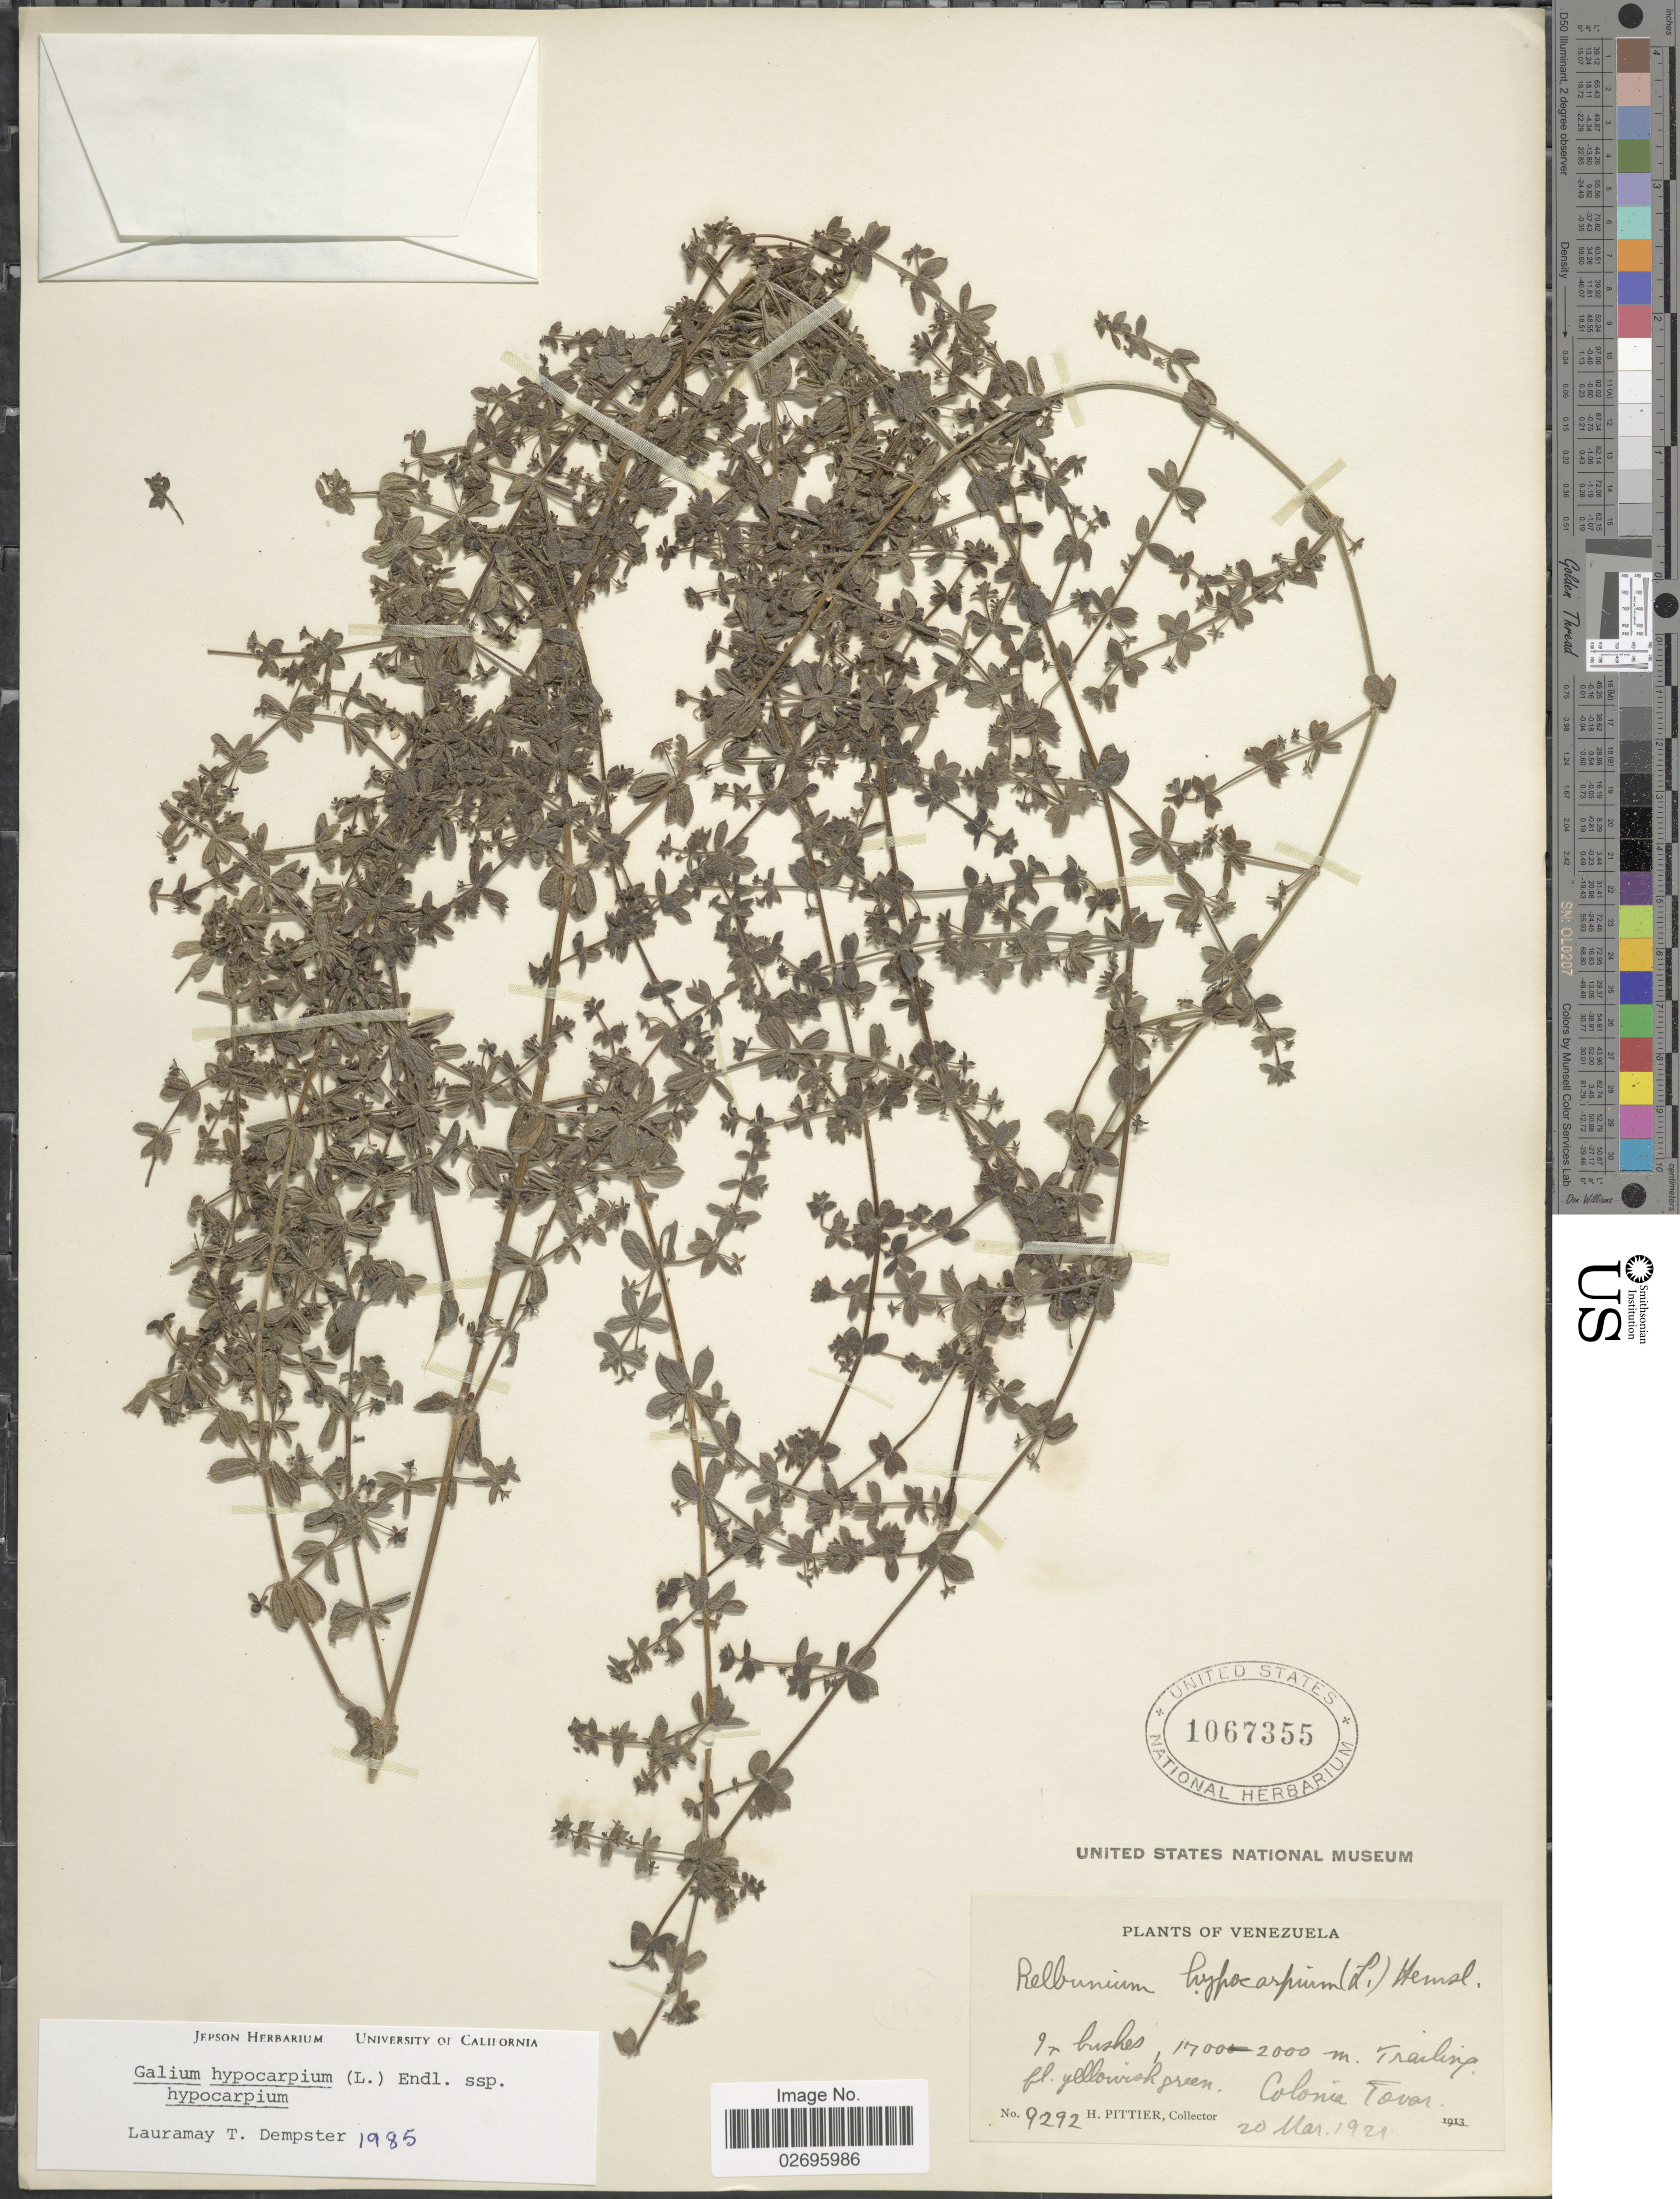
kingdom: Plantae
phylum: Tracheophyta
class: Magnoliopsida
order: Gentianales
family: Rubiaceae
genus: Galium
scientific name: Galium hypocarpium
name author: (L.) Endl. ex Griseb.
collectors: H. F. Pittier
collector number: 9292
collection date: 1921-03-20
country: Venezuela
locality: In bushes, Trailing Colonia Tovar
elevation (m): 1700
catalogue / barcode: US 1067355